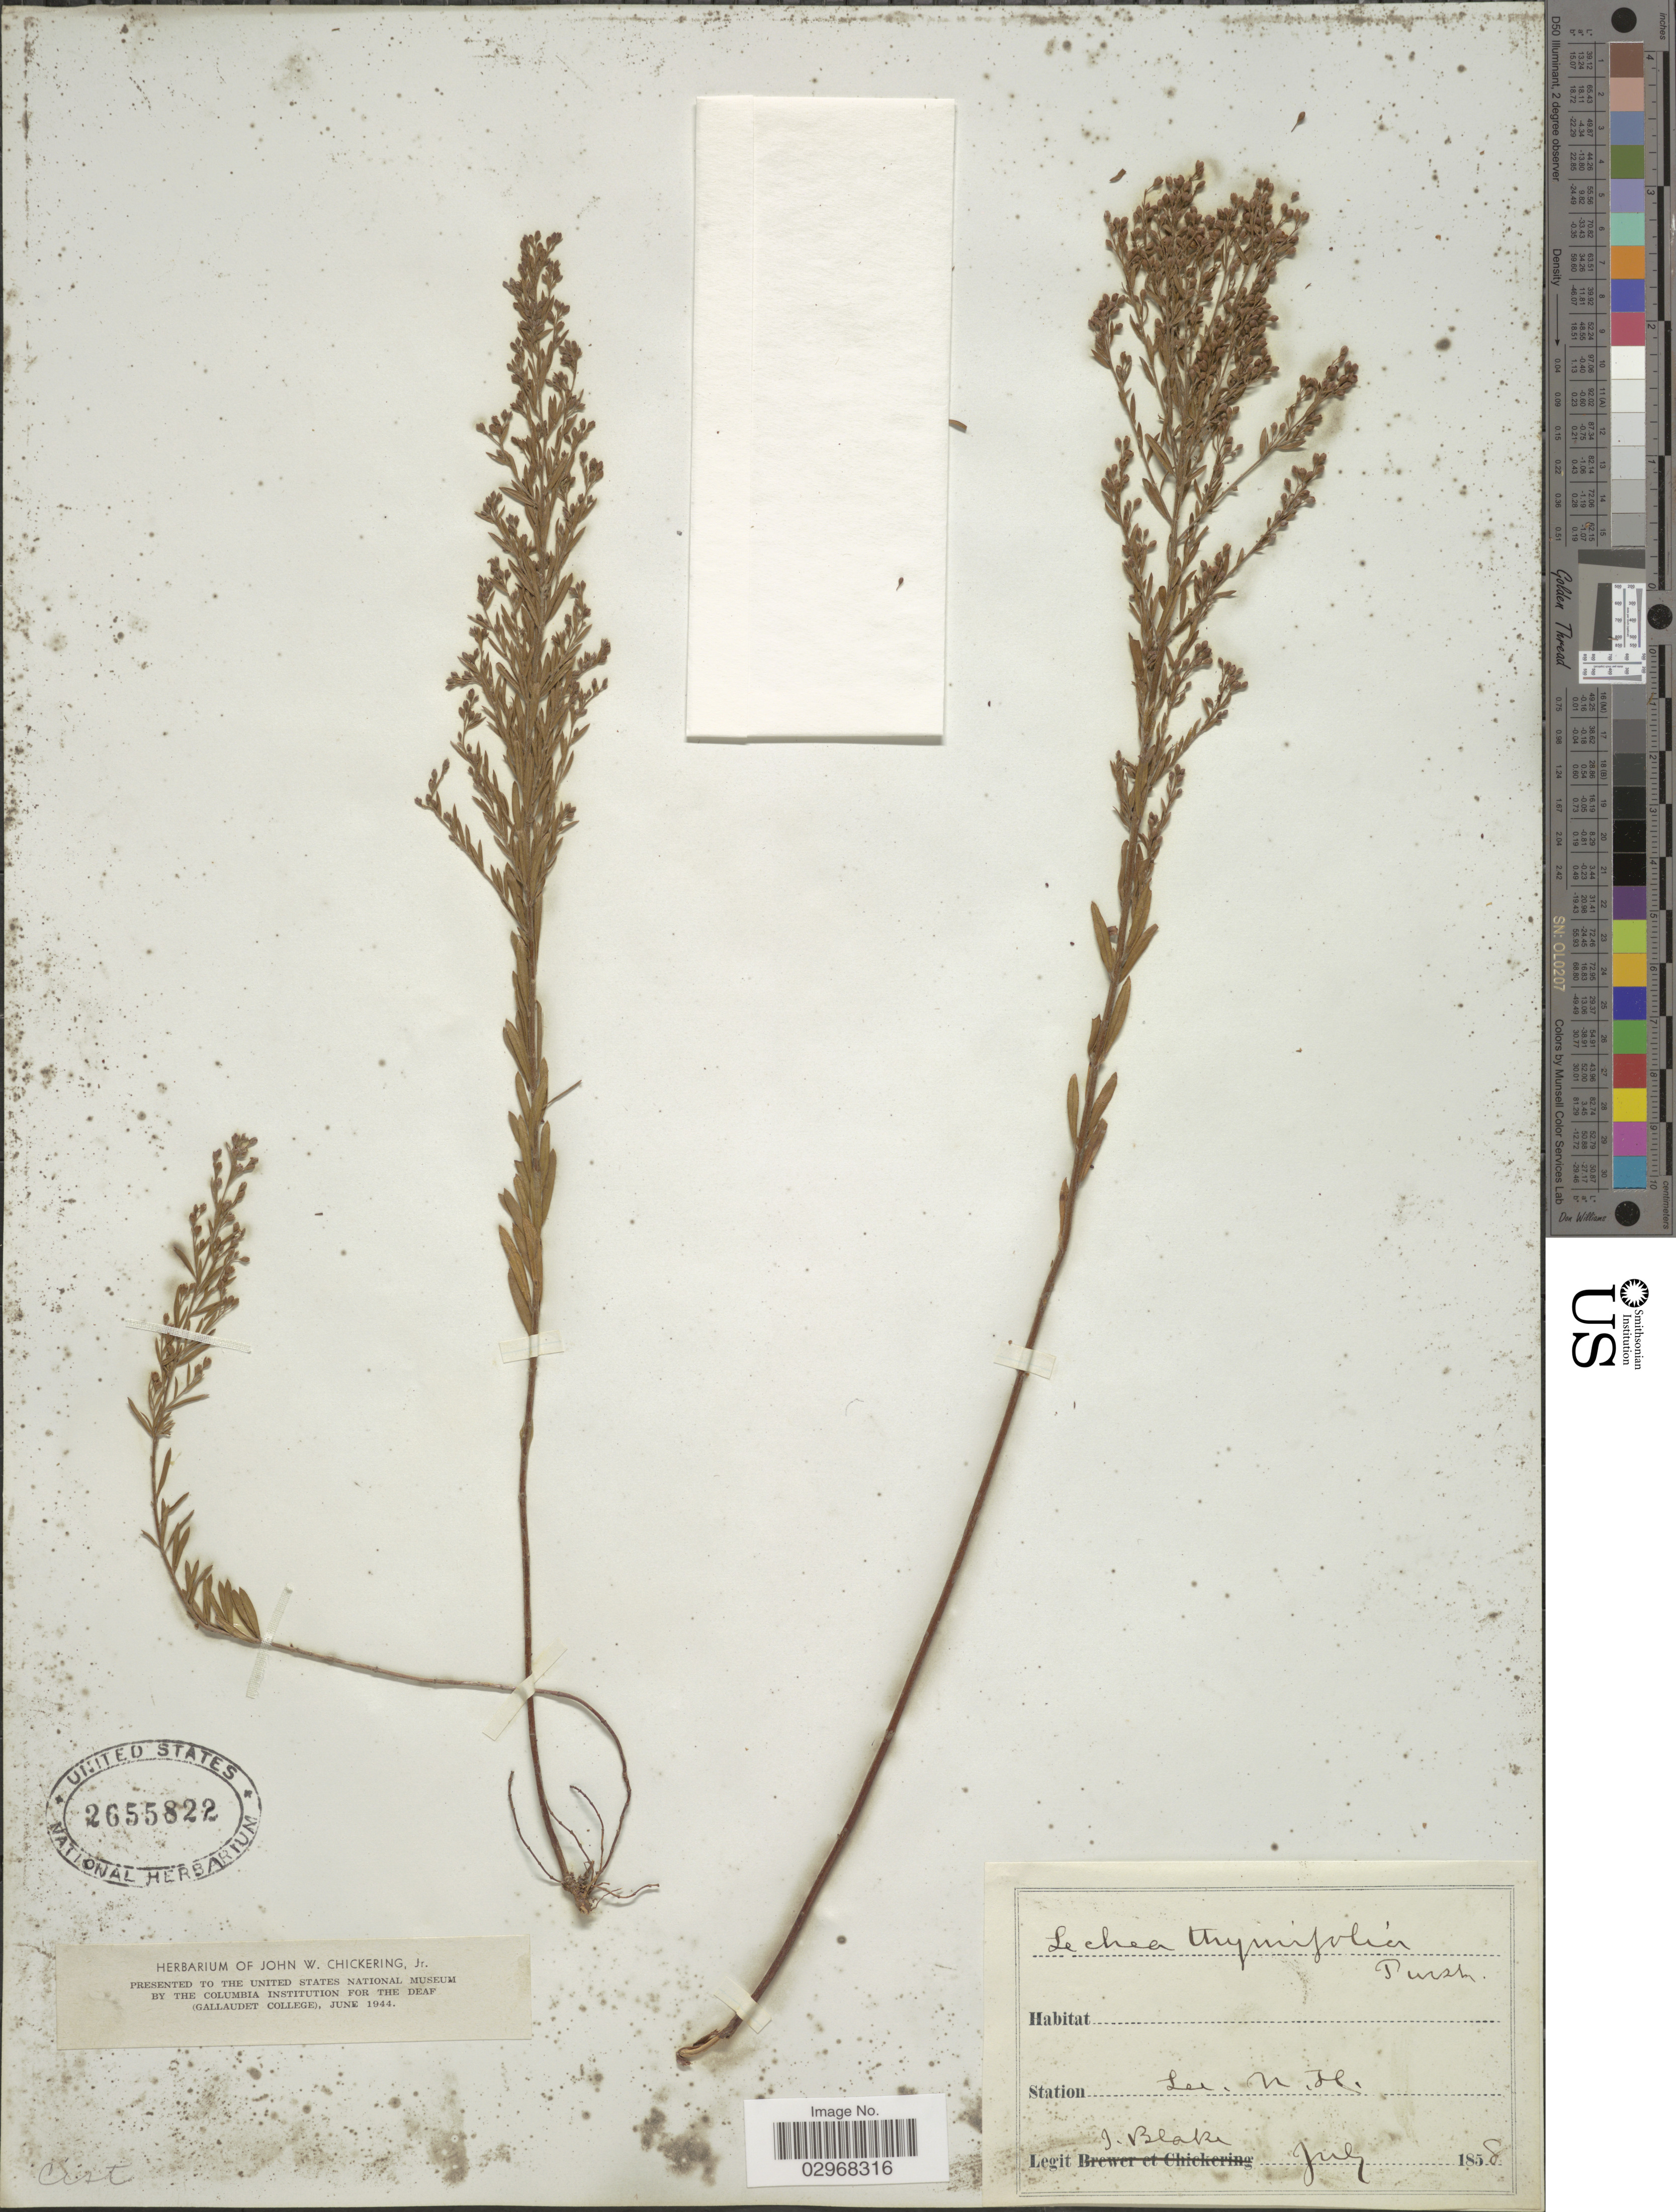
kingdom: Plantae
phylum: Tracheophyta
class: Magnoliopsida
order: Malvales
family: Cistaceae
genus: Lechea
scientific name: Lechea tenuifolia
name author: Michx.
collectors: J. Blake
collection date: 1858-07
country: United States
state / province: New Hampshire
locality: Station Lee.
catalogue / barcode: US 2655822